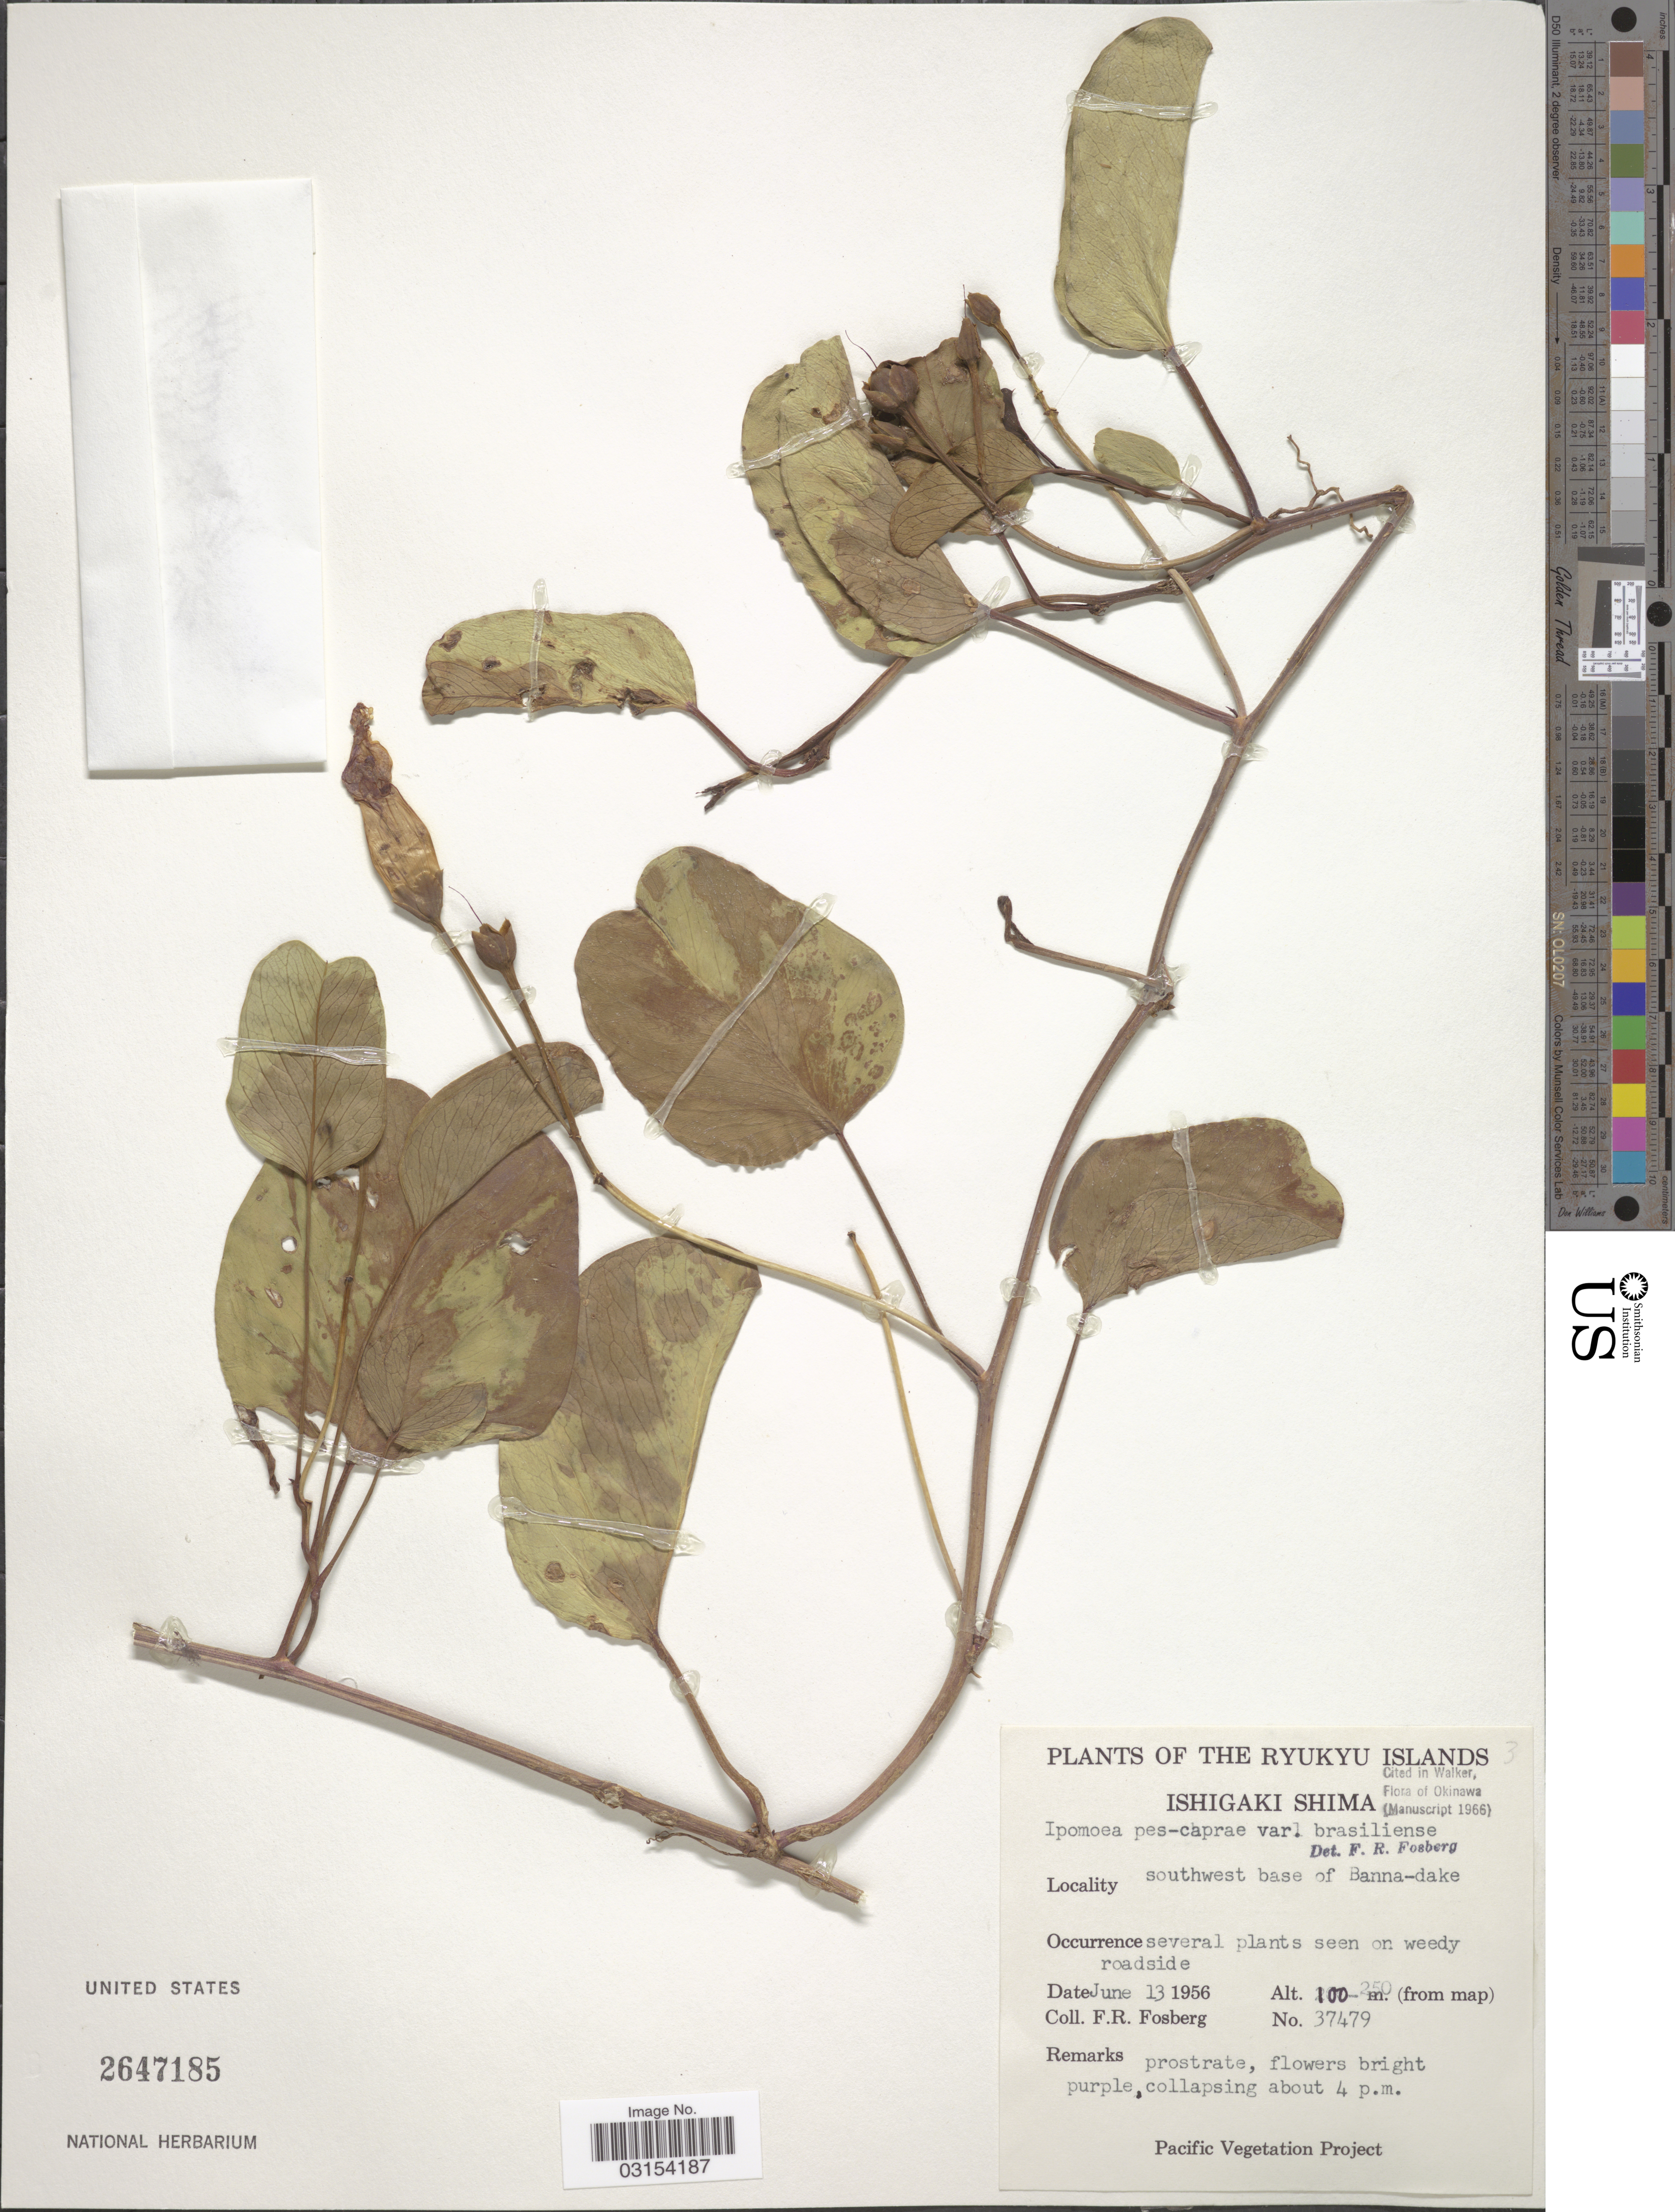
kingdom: Plantae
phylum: Tracheophyta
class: Magnoliopsida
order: Solanales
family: Convolvulaceae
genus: Ipomoea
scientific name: Ipomoea pes-caprae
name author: (L.) R. Br.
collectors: F. R. Fosberg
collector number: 37479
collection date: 1956-06-13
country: Japan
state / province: Okinawa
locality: The Ryukyu Islands, Ishigaki Shima, southwest base of Banna-dake.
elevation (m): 100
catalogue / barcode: US 2647185